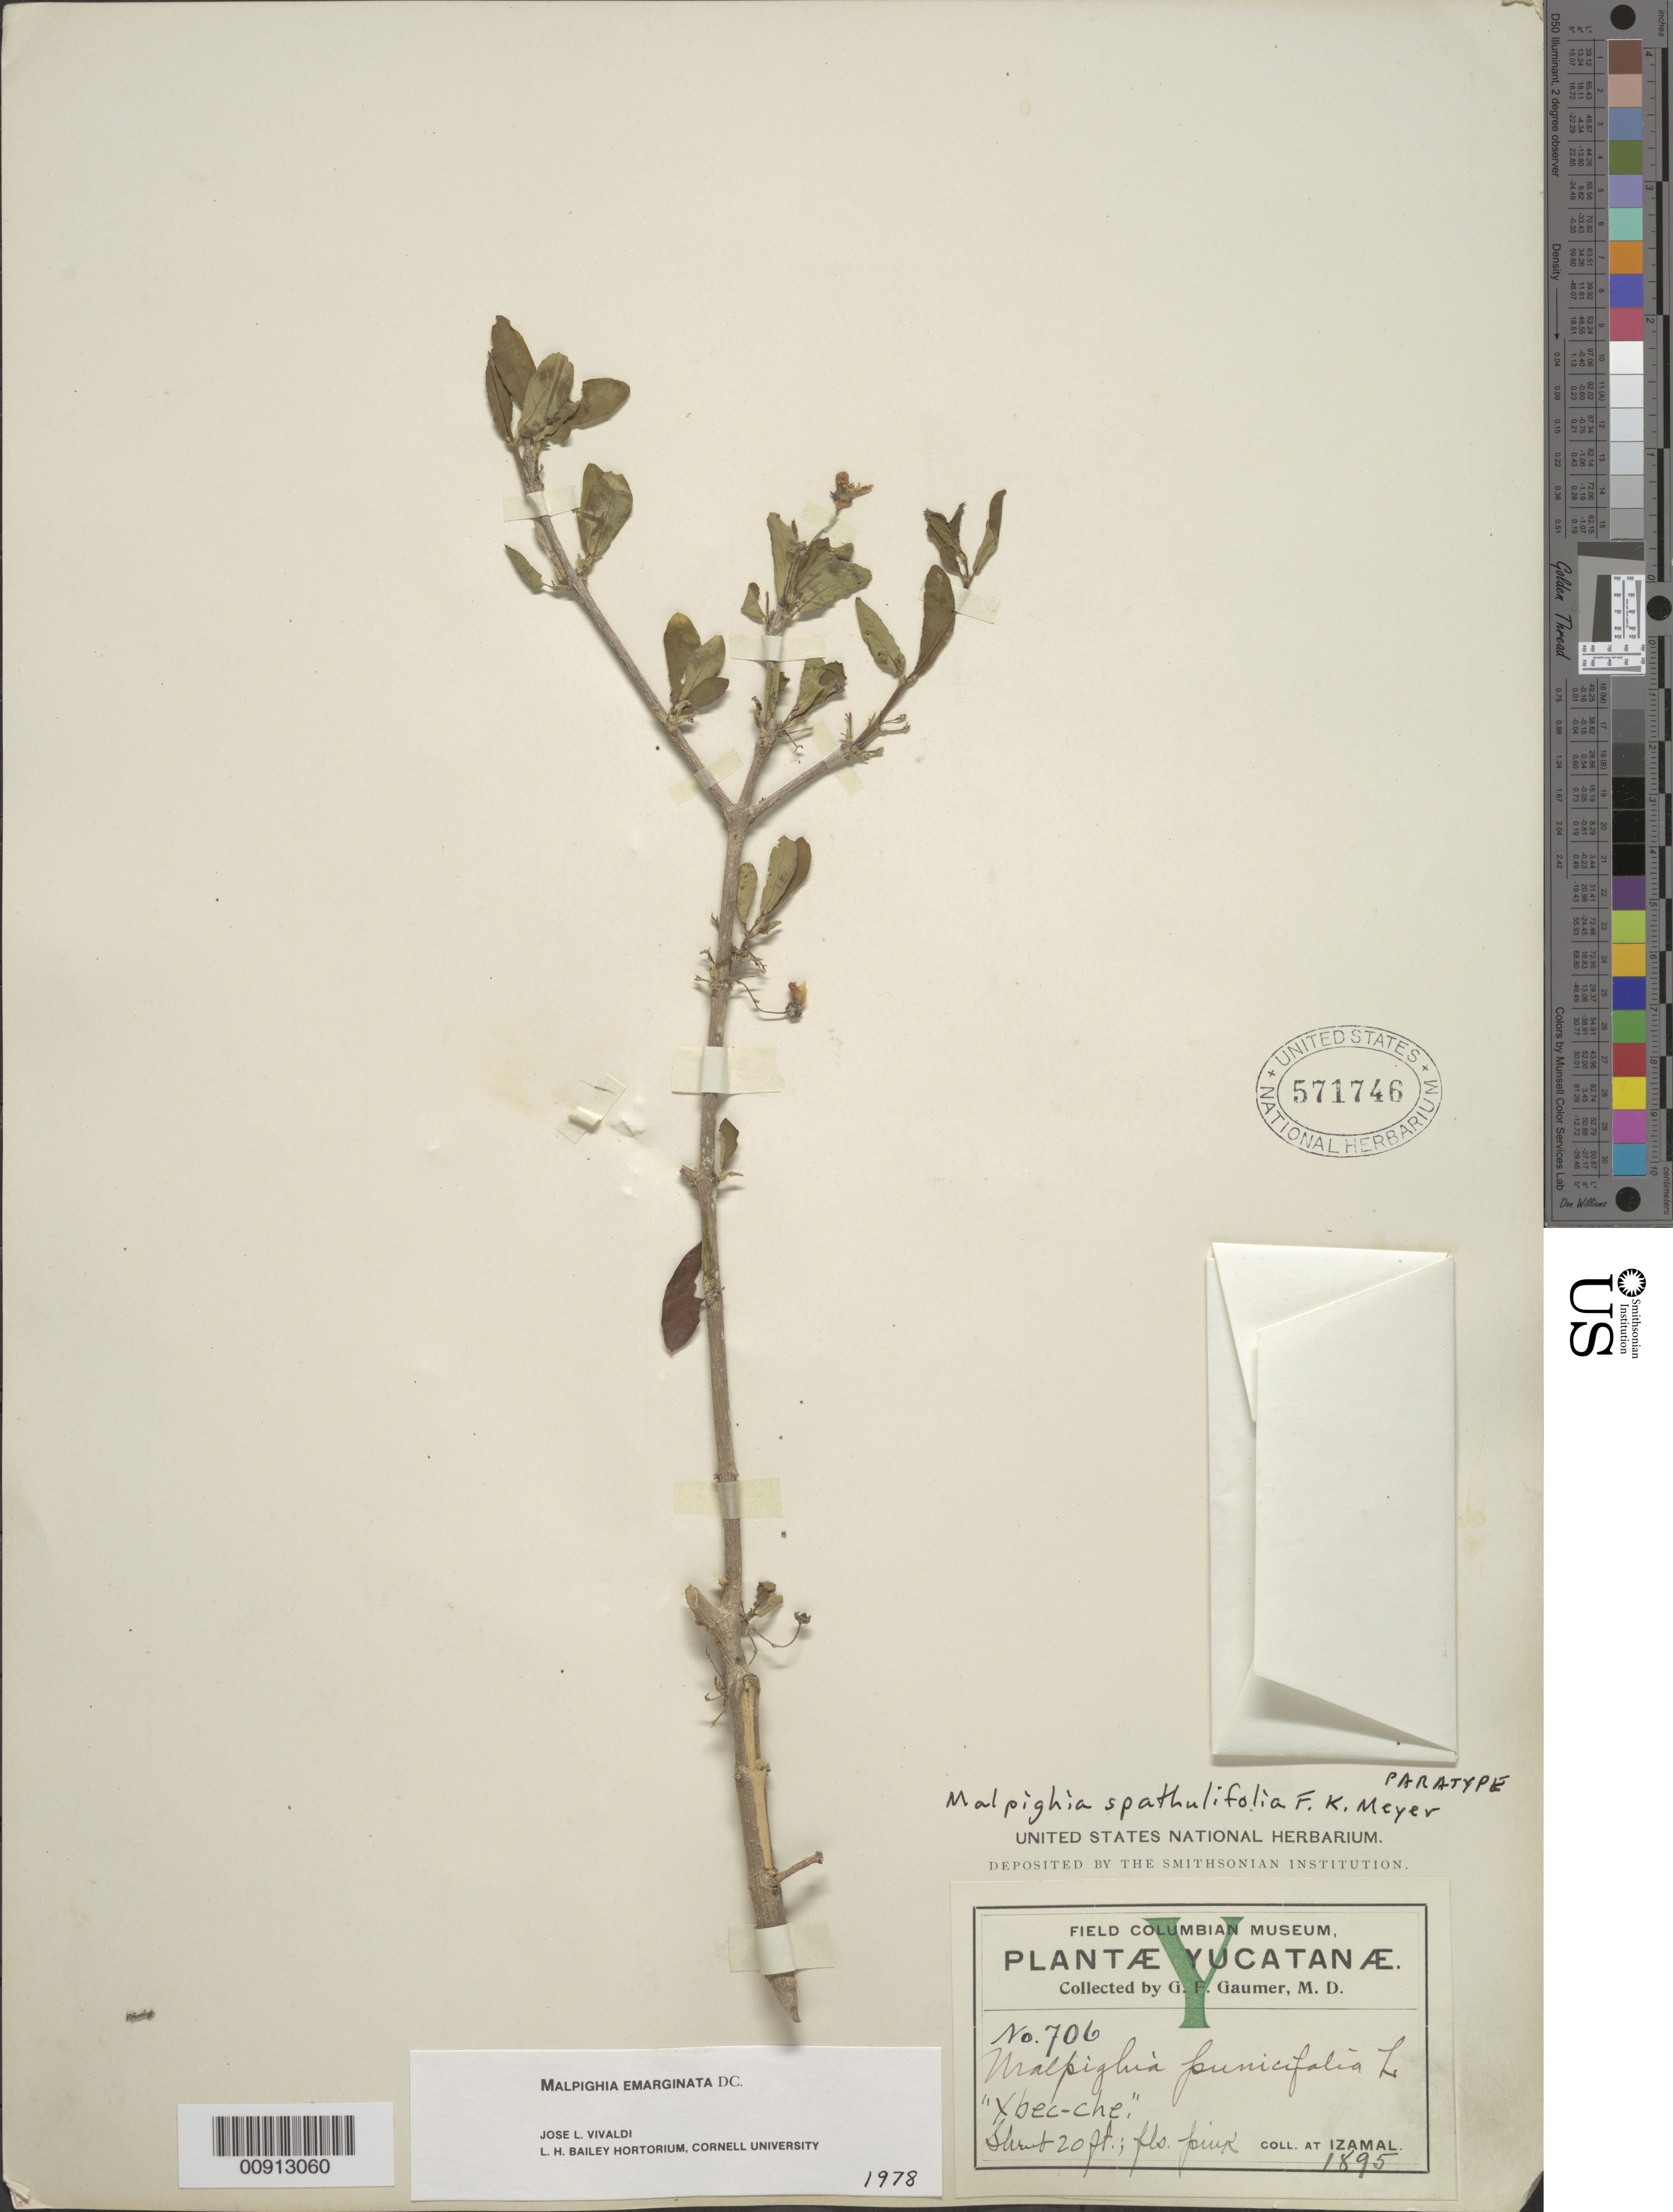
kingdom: Plantae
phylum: Tracheophyta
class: Magnoliopsida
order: Malpighiales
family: Malpighiaceae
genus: Malpighia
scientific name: Malpighia spathulifolia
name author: F.K. Mey.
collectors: G. F. Gaumer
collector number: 706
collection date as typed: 1895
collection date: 1895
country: Mexico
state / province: Yucatán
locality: Izamal, Yucatán.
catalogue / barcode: US 571746